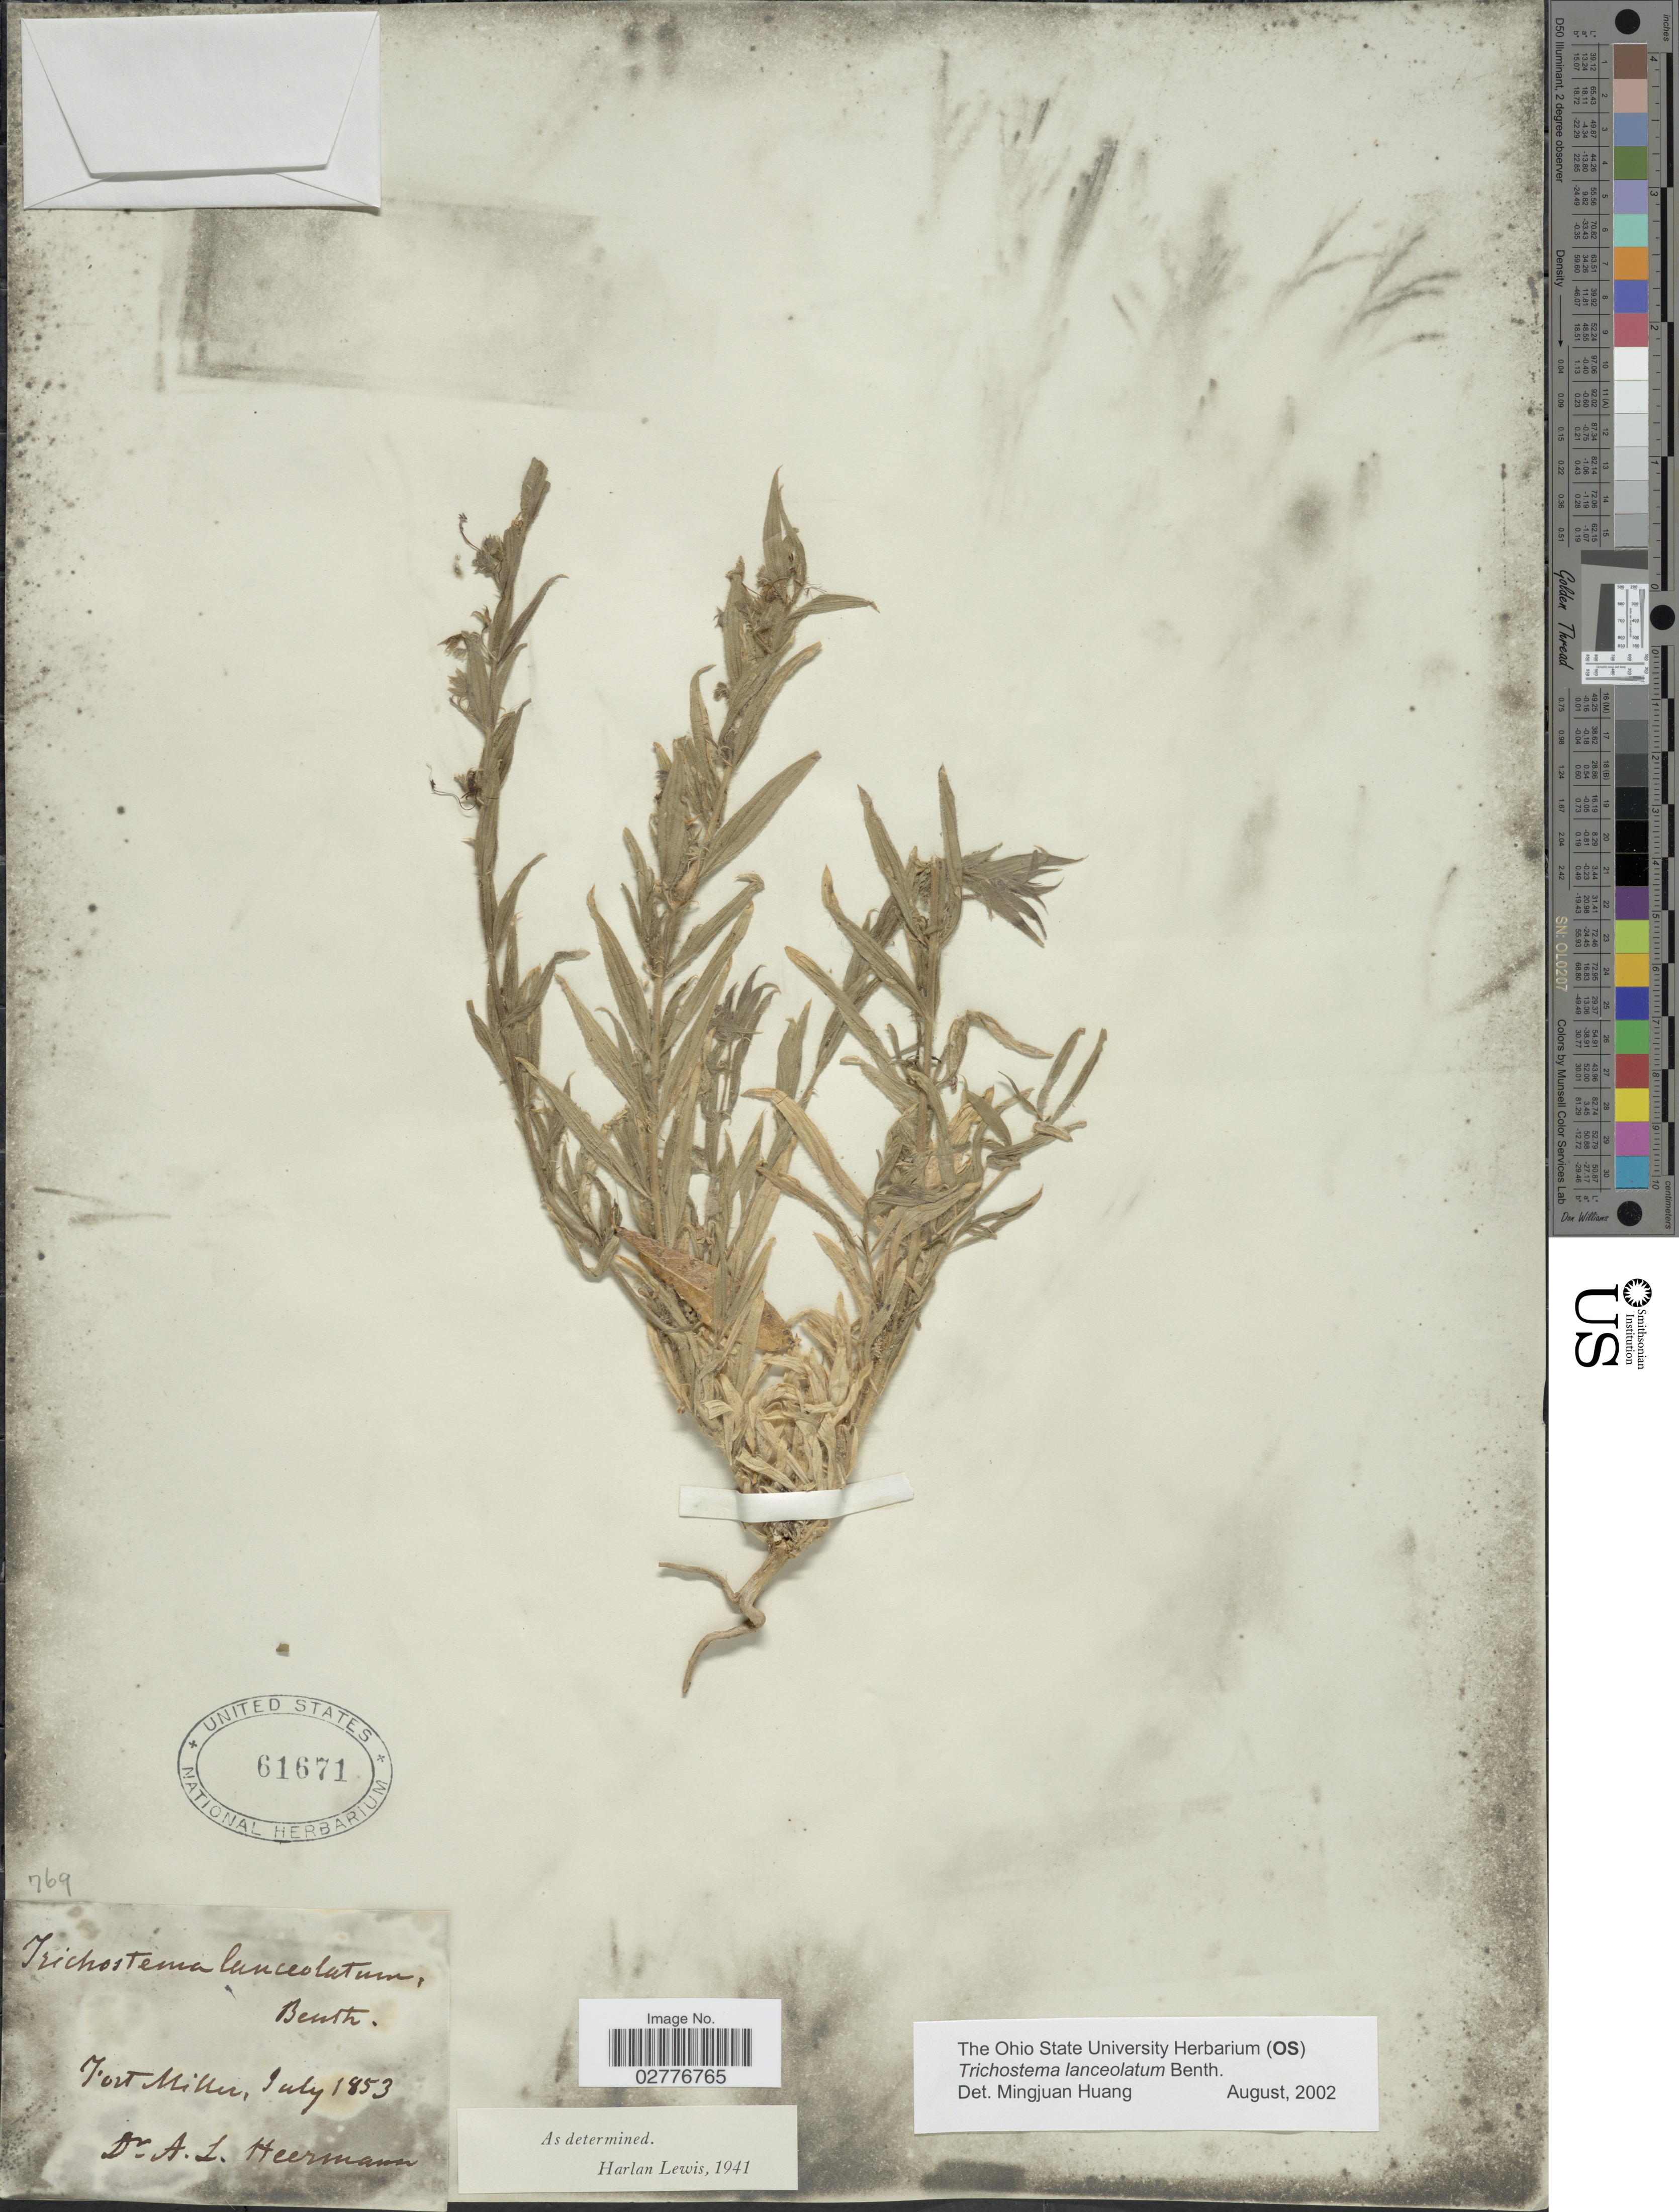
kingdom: Plantae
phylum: Tracheophyta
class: Magnoliopsida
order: Lamiales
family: Lamiaceae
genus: Trichostema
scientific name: Trichostema lanceolatum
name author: Benth.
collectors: A. Heermann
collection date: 1853-07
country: United States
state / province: California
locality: Fort Miller.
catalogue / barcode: US 61671